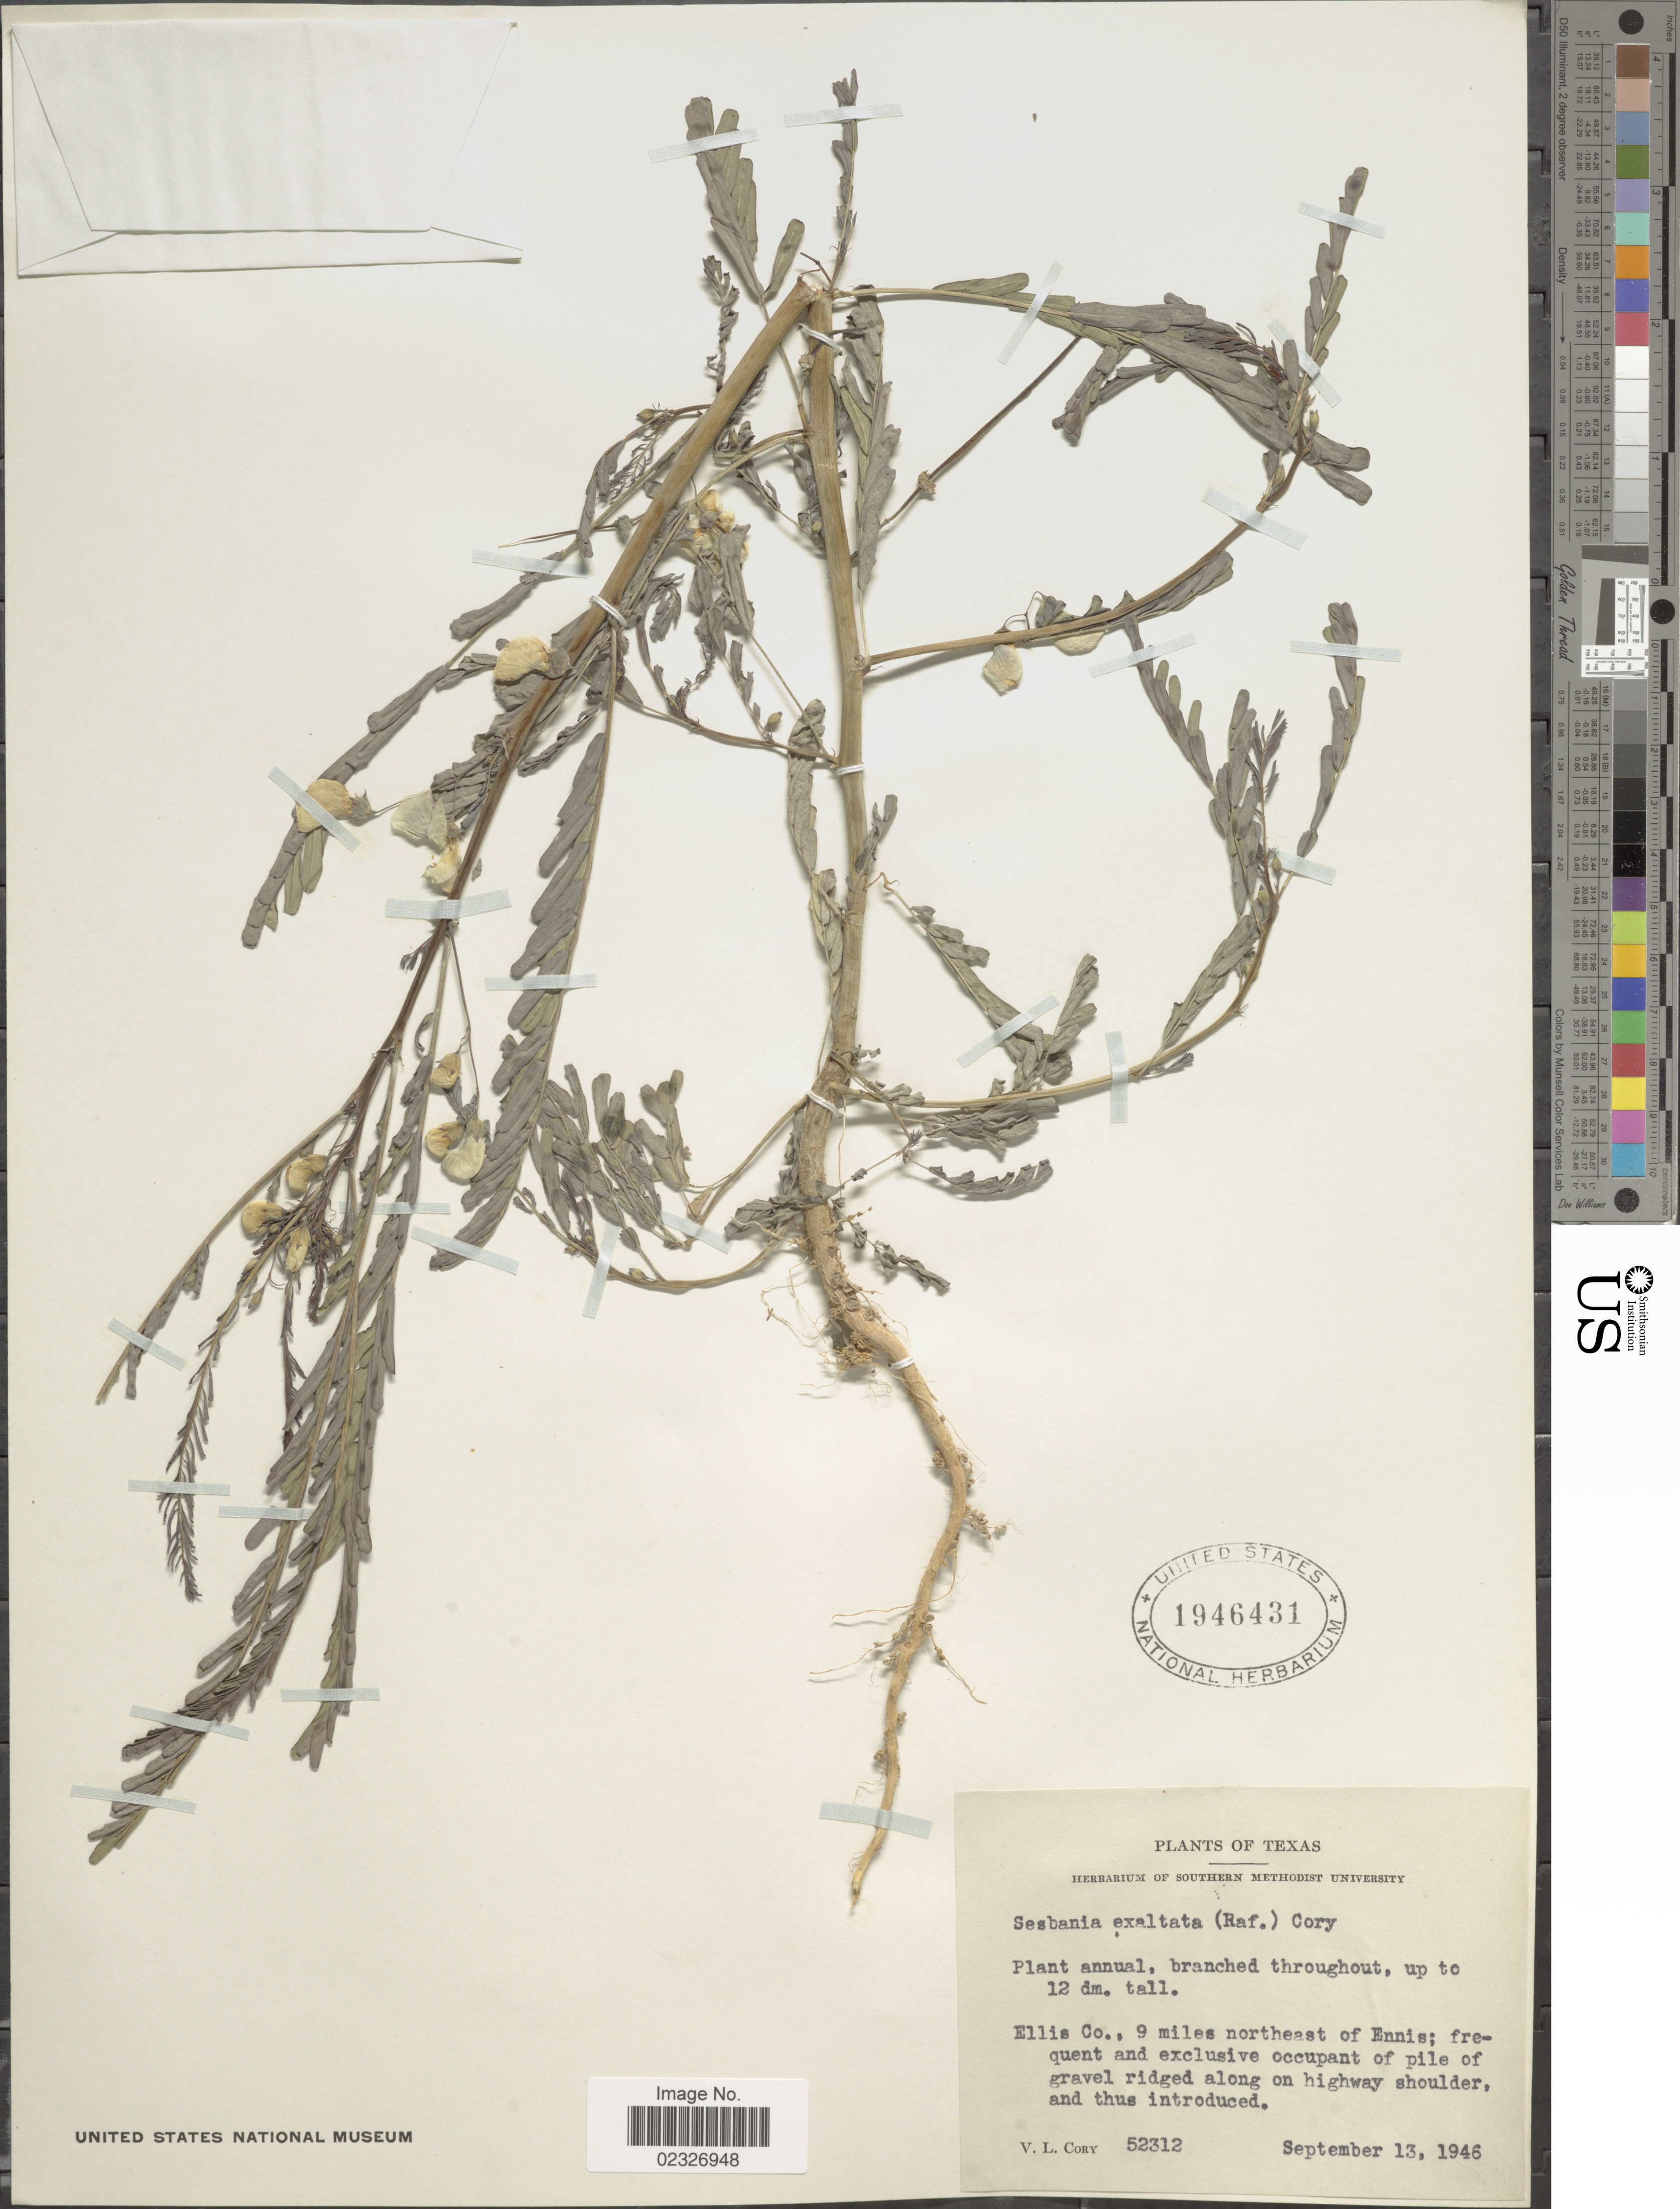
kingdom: Plantae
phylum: Tracheophyta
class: Magnoliopsida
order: Fabales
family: Fabaceae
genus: Sesbania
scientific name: Sesbania exaltata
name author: (Raf.) Cory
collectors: V. Cory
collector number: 52312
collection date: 1946-09-13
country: United States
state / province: Texas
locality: Ellis Co.: 9 miles northeeast of Ennis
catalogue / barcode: US 1946431